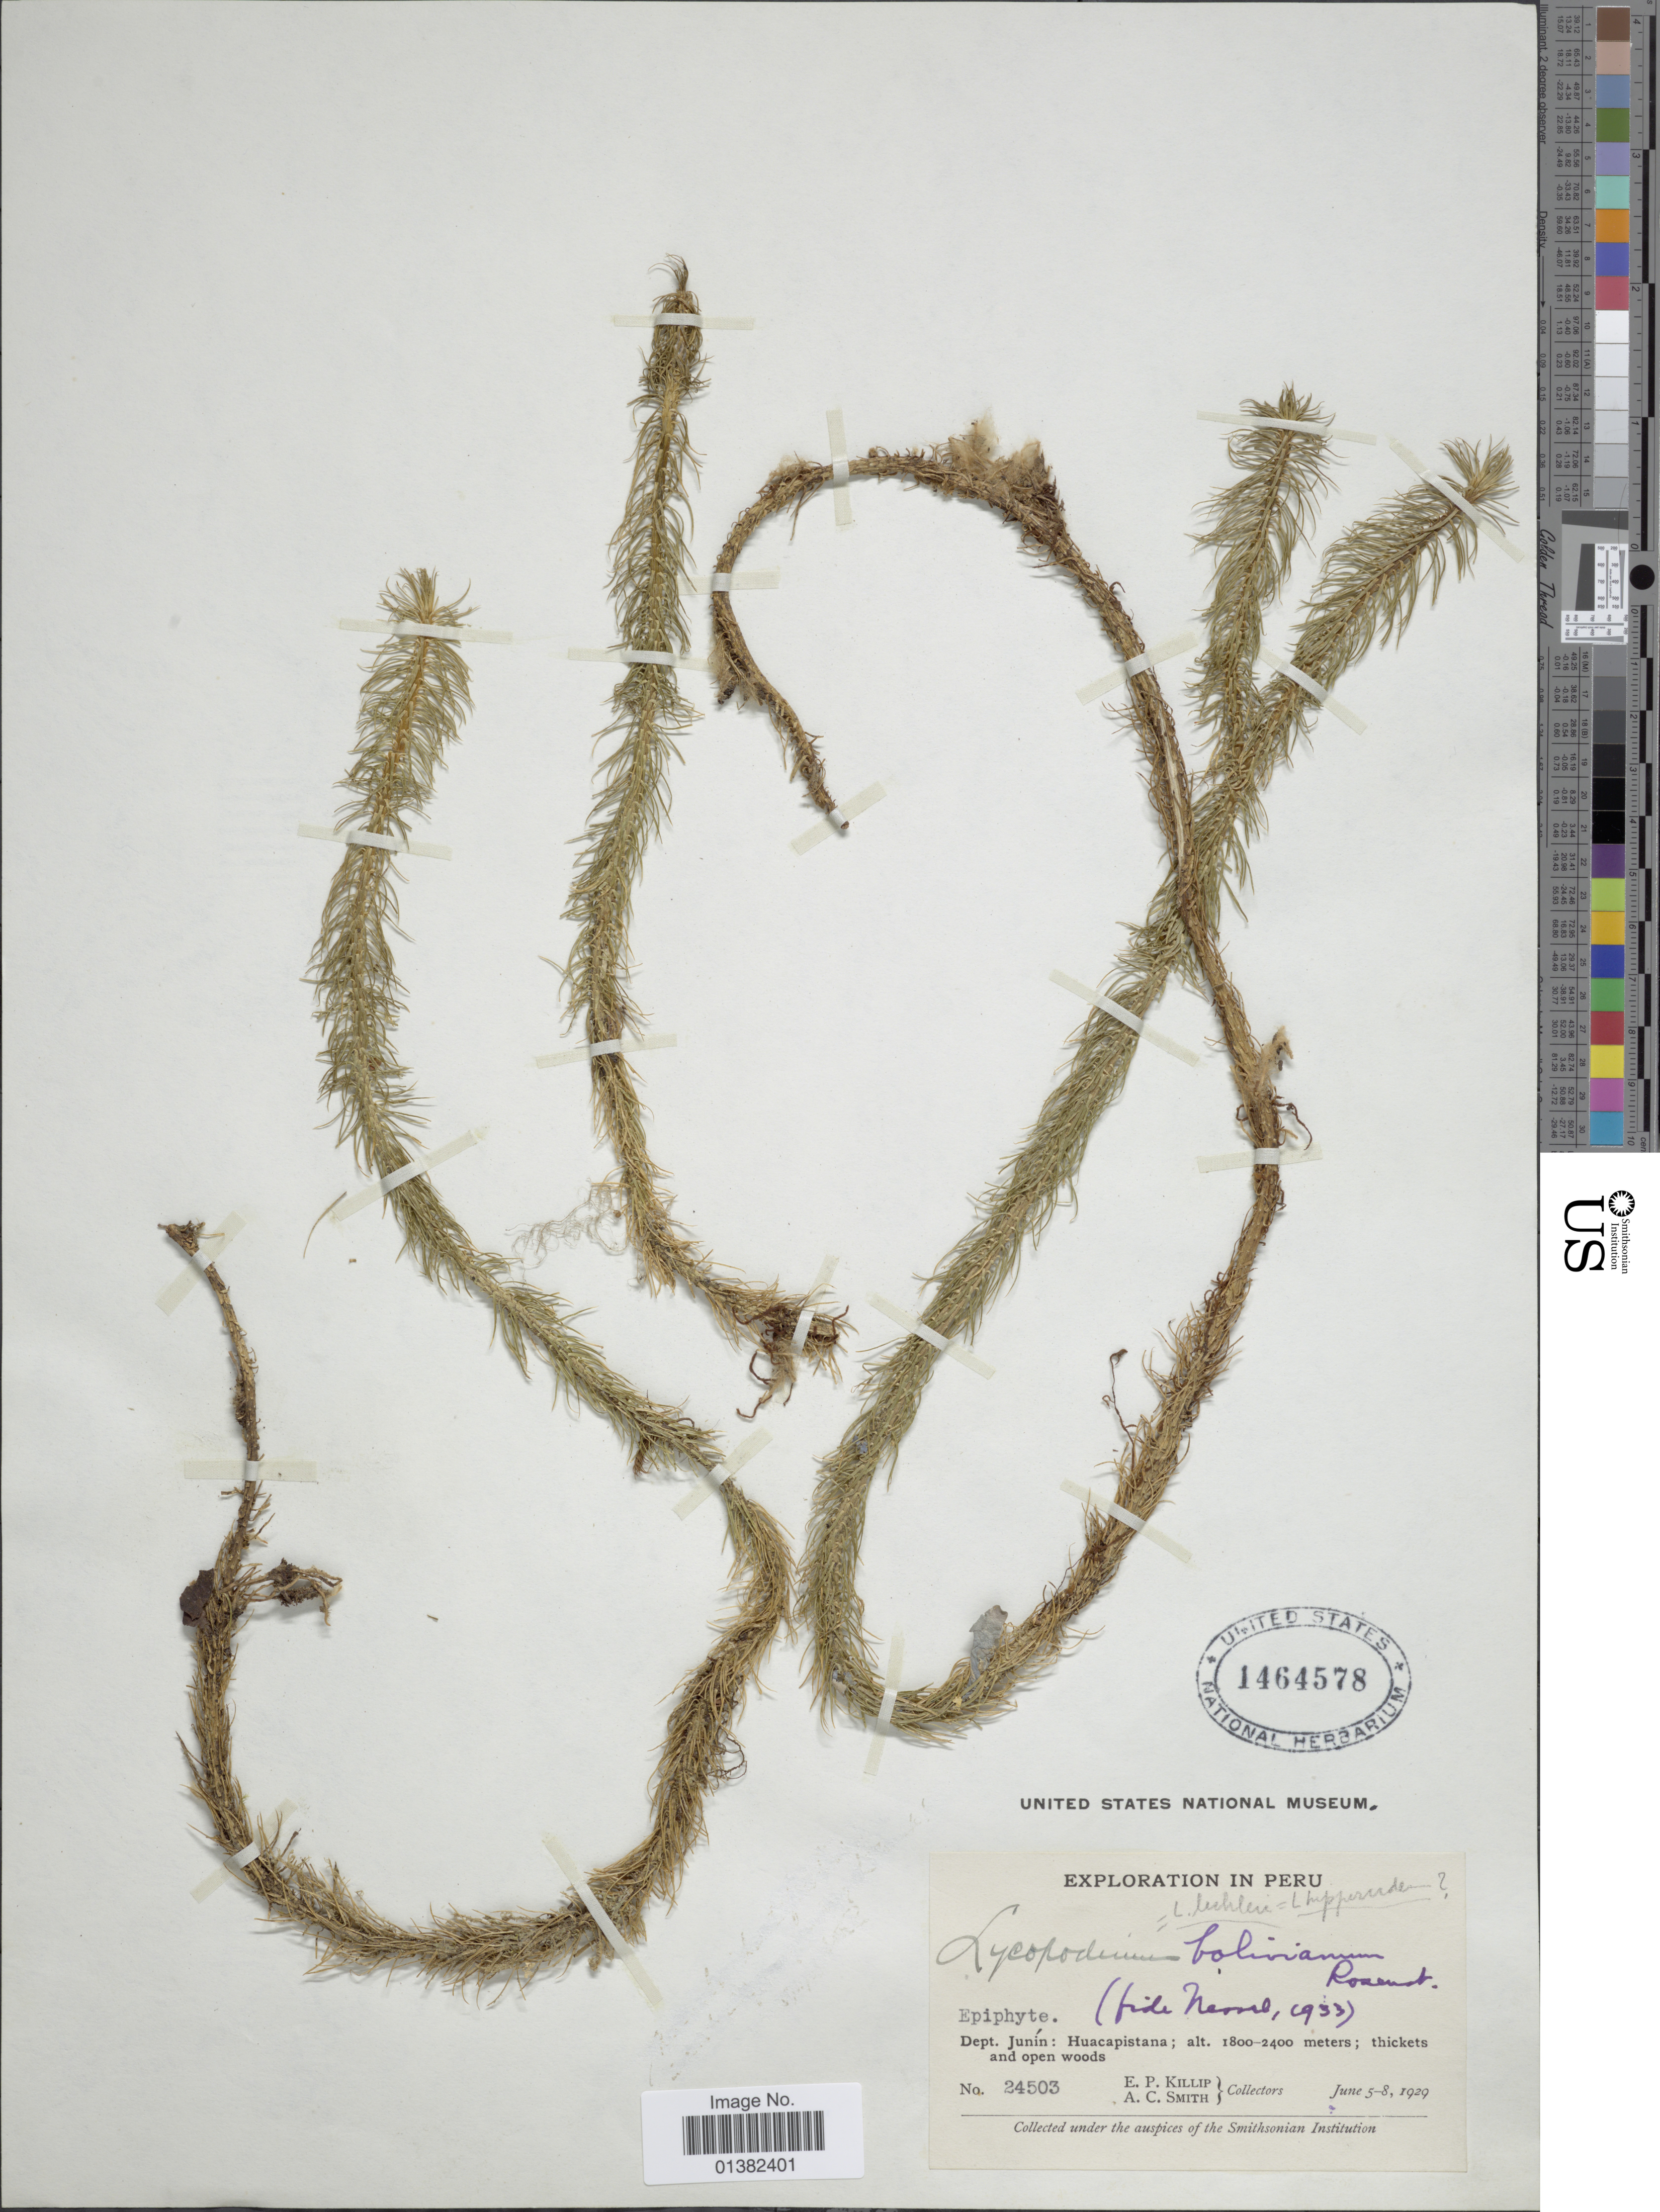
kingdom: Plantae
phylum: Tracheophyta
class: Lycopodiopsida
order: Lycopodiales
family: Lycopodiaceae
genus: Phlegmariurus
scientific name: Phlegmariurus hippurideus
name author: (Christ) B. Øllg.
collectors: E. P. Killip & A. C. Smith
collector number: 24503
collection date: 1929-06-05/1929-06-08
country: Peru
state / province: Junín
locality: Huacapistana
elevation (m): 1800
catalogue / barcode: US 1464578